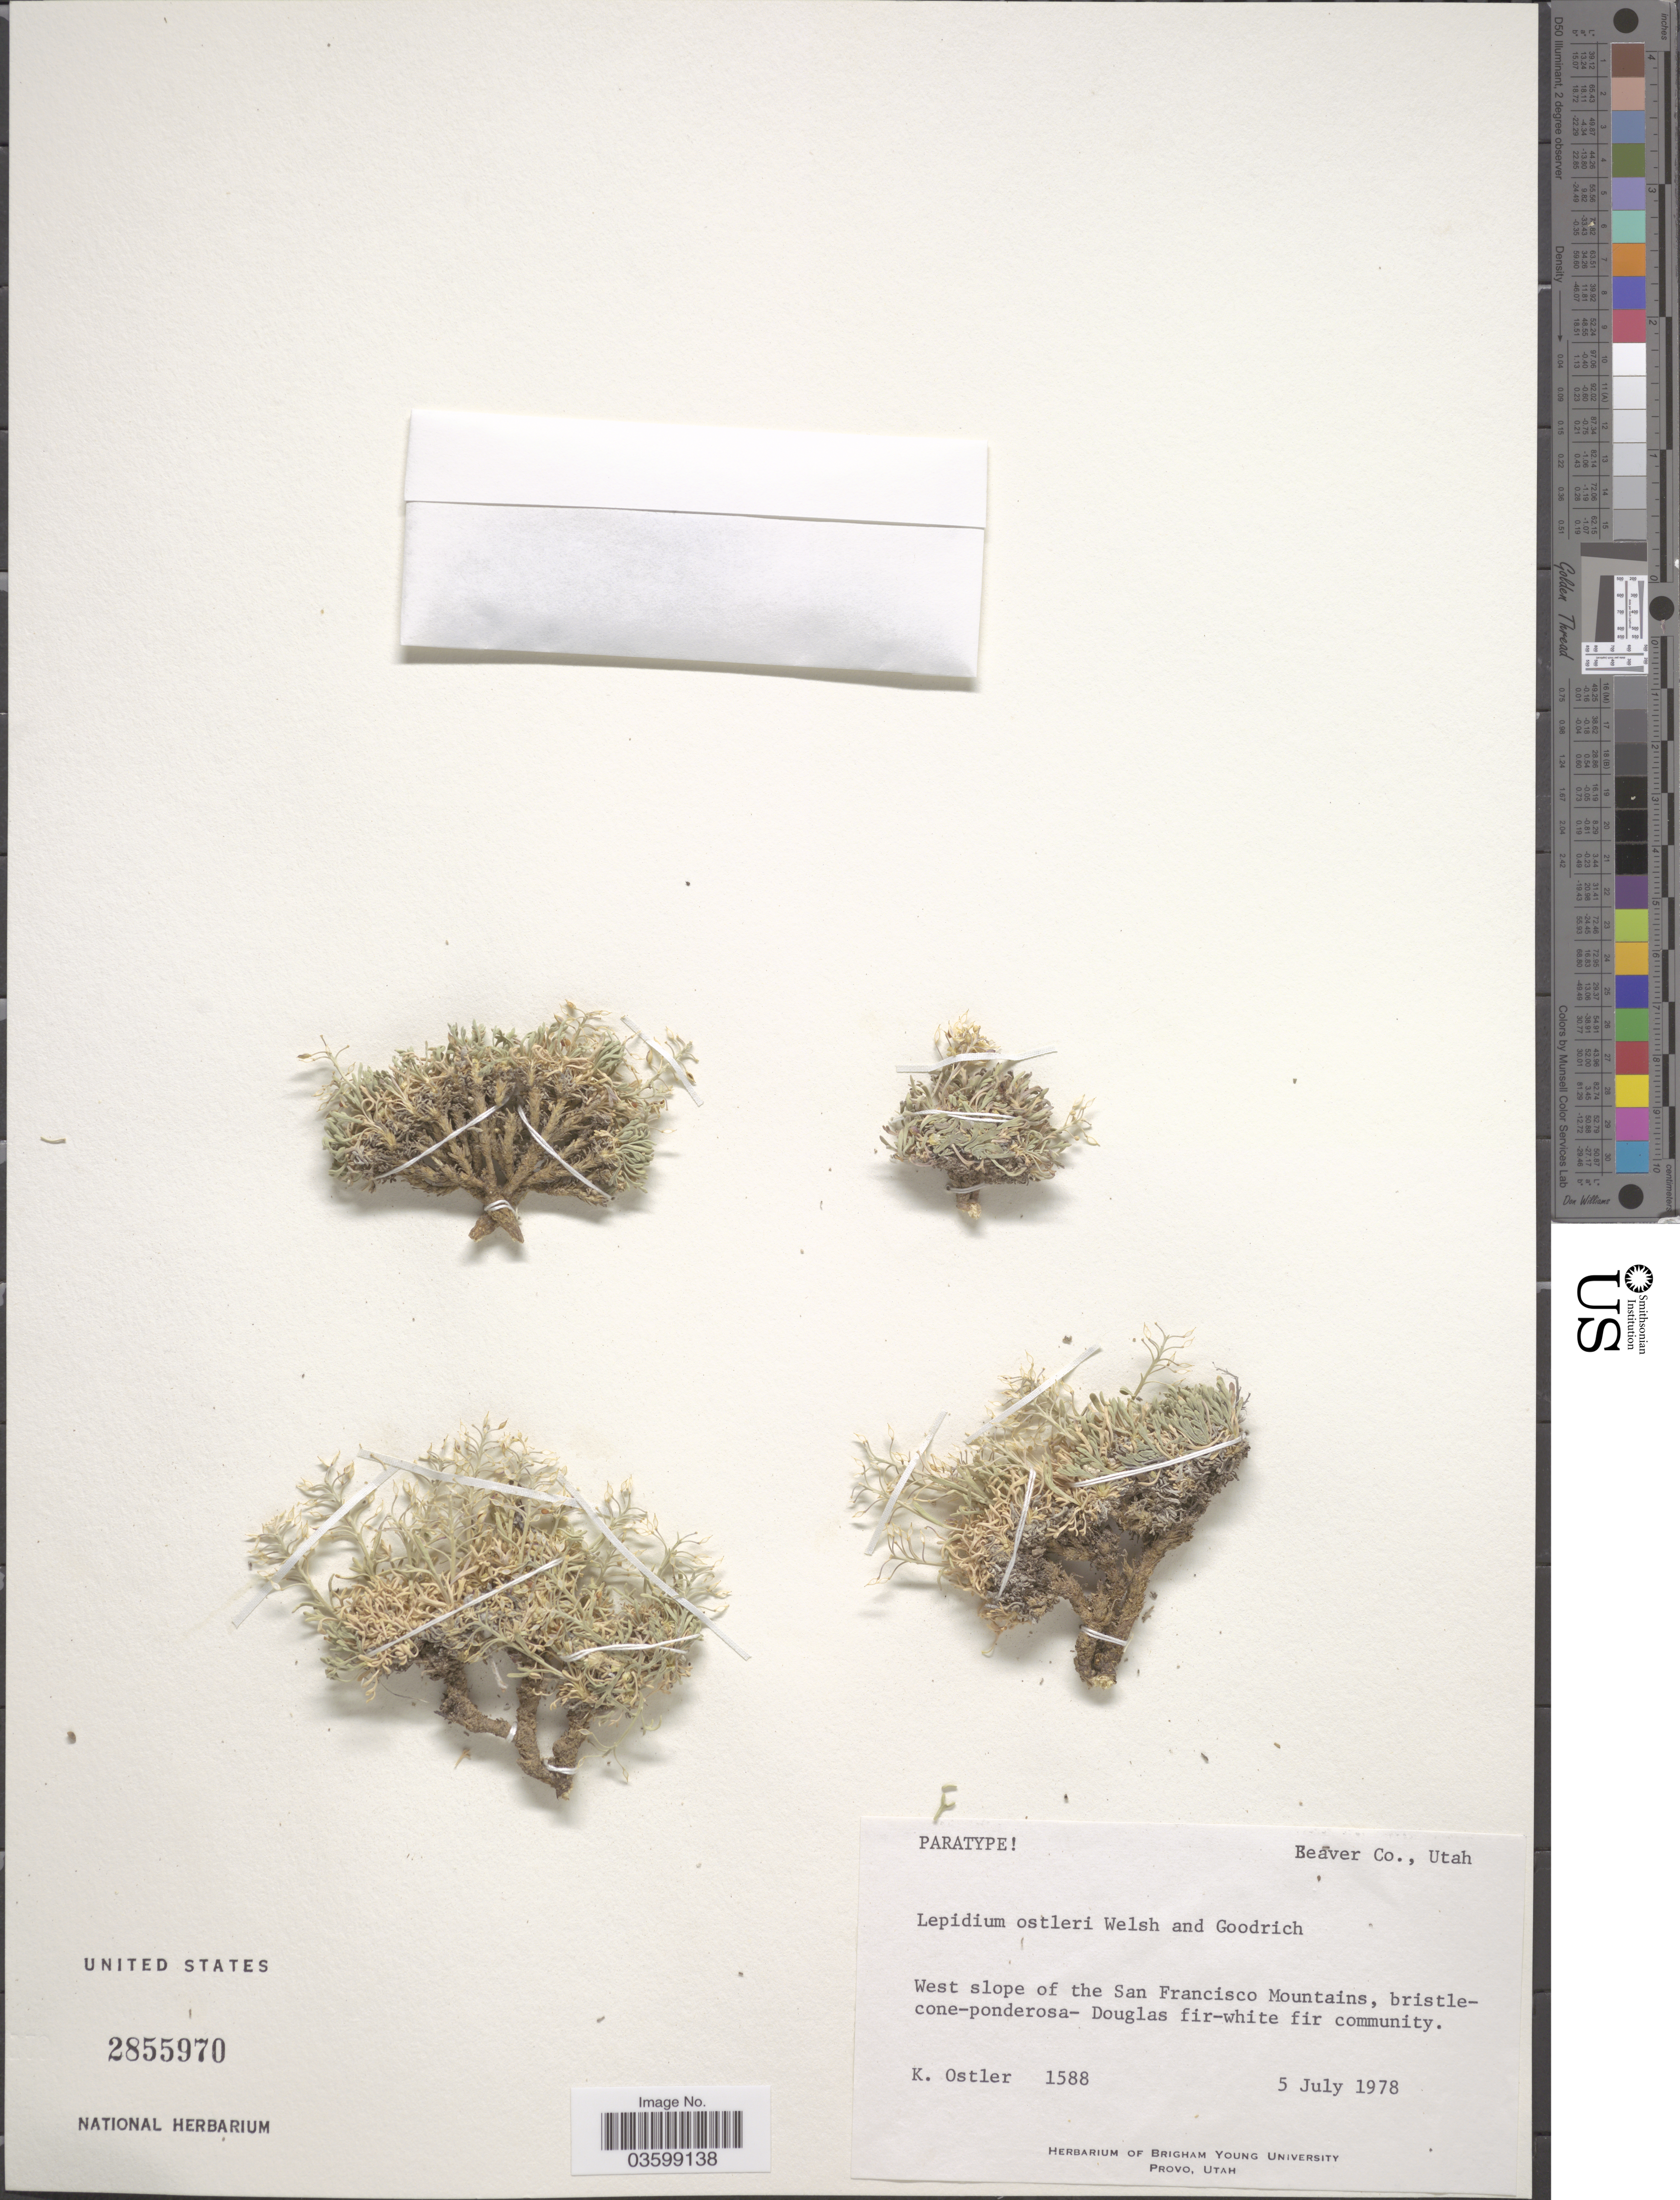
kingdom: Plantae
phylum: Tracheophyta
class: Magnoliopsida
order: Brassicales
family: Brassicaceae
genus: Lepidium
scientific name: Lepidium ostleri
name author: S.L. Welsh & Goodrich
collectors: K. Ostler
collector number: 1588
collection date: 1978-07-05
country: United States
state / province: Utah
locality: Beaver Co. West slope of the San Francisco Mountains.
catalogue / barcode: US 2855970